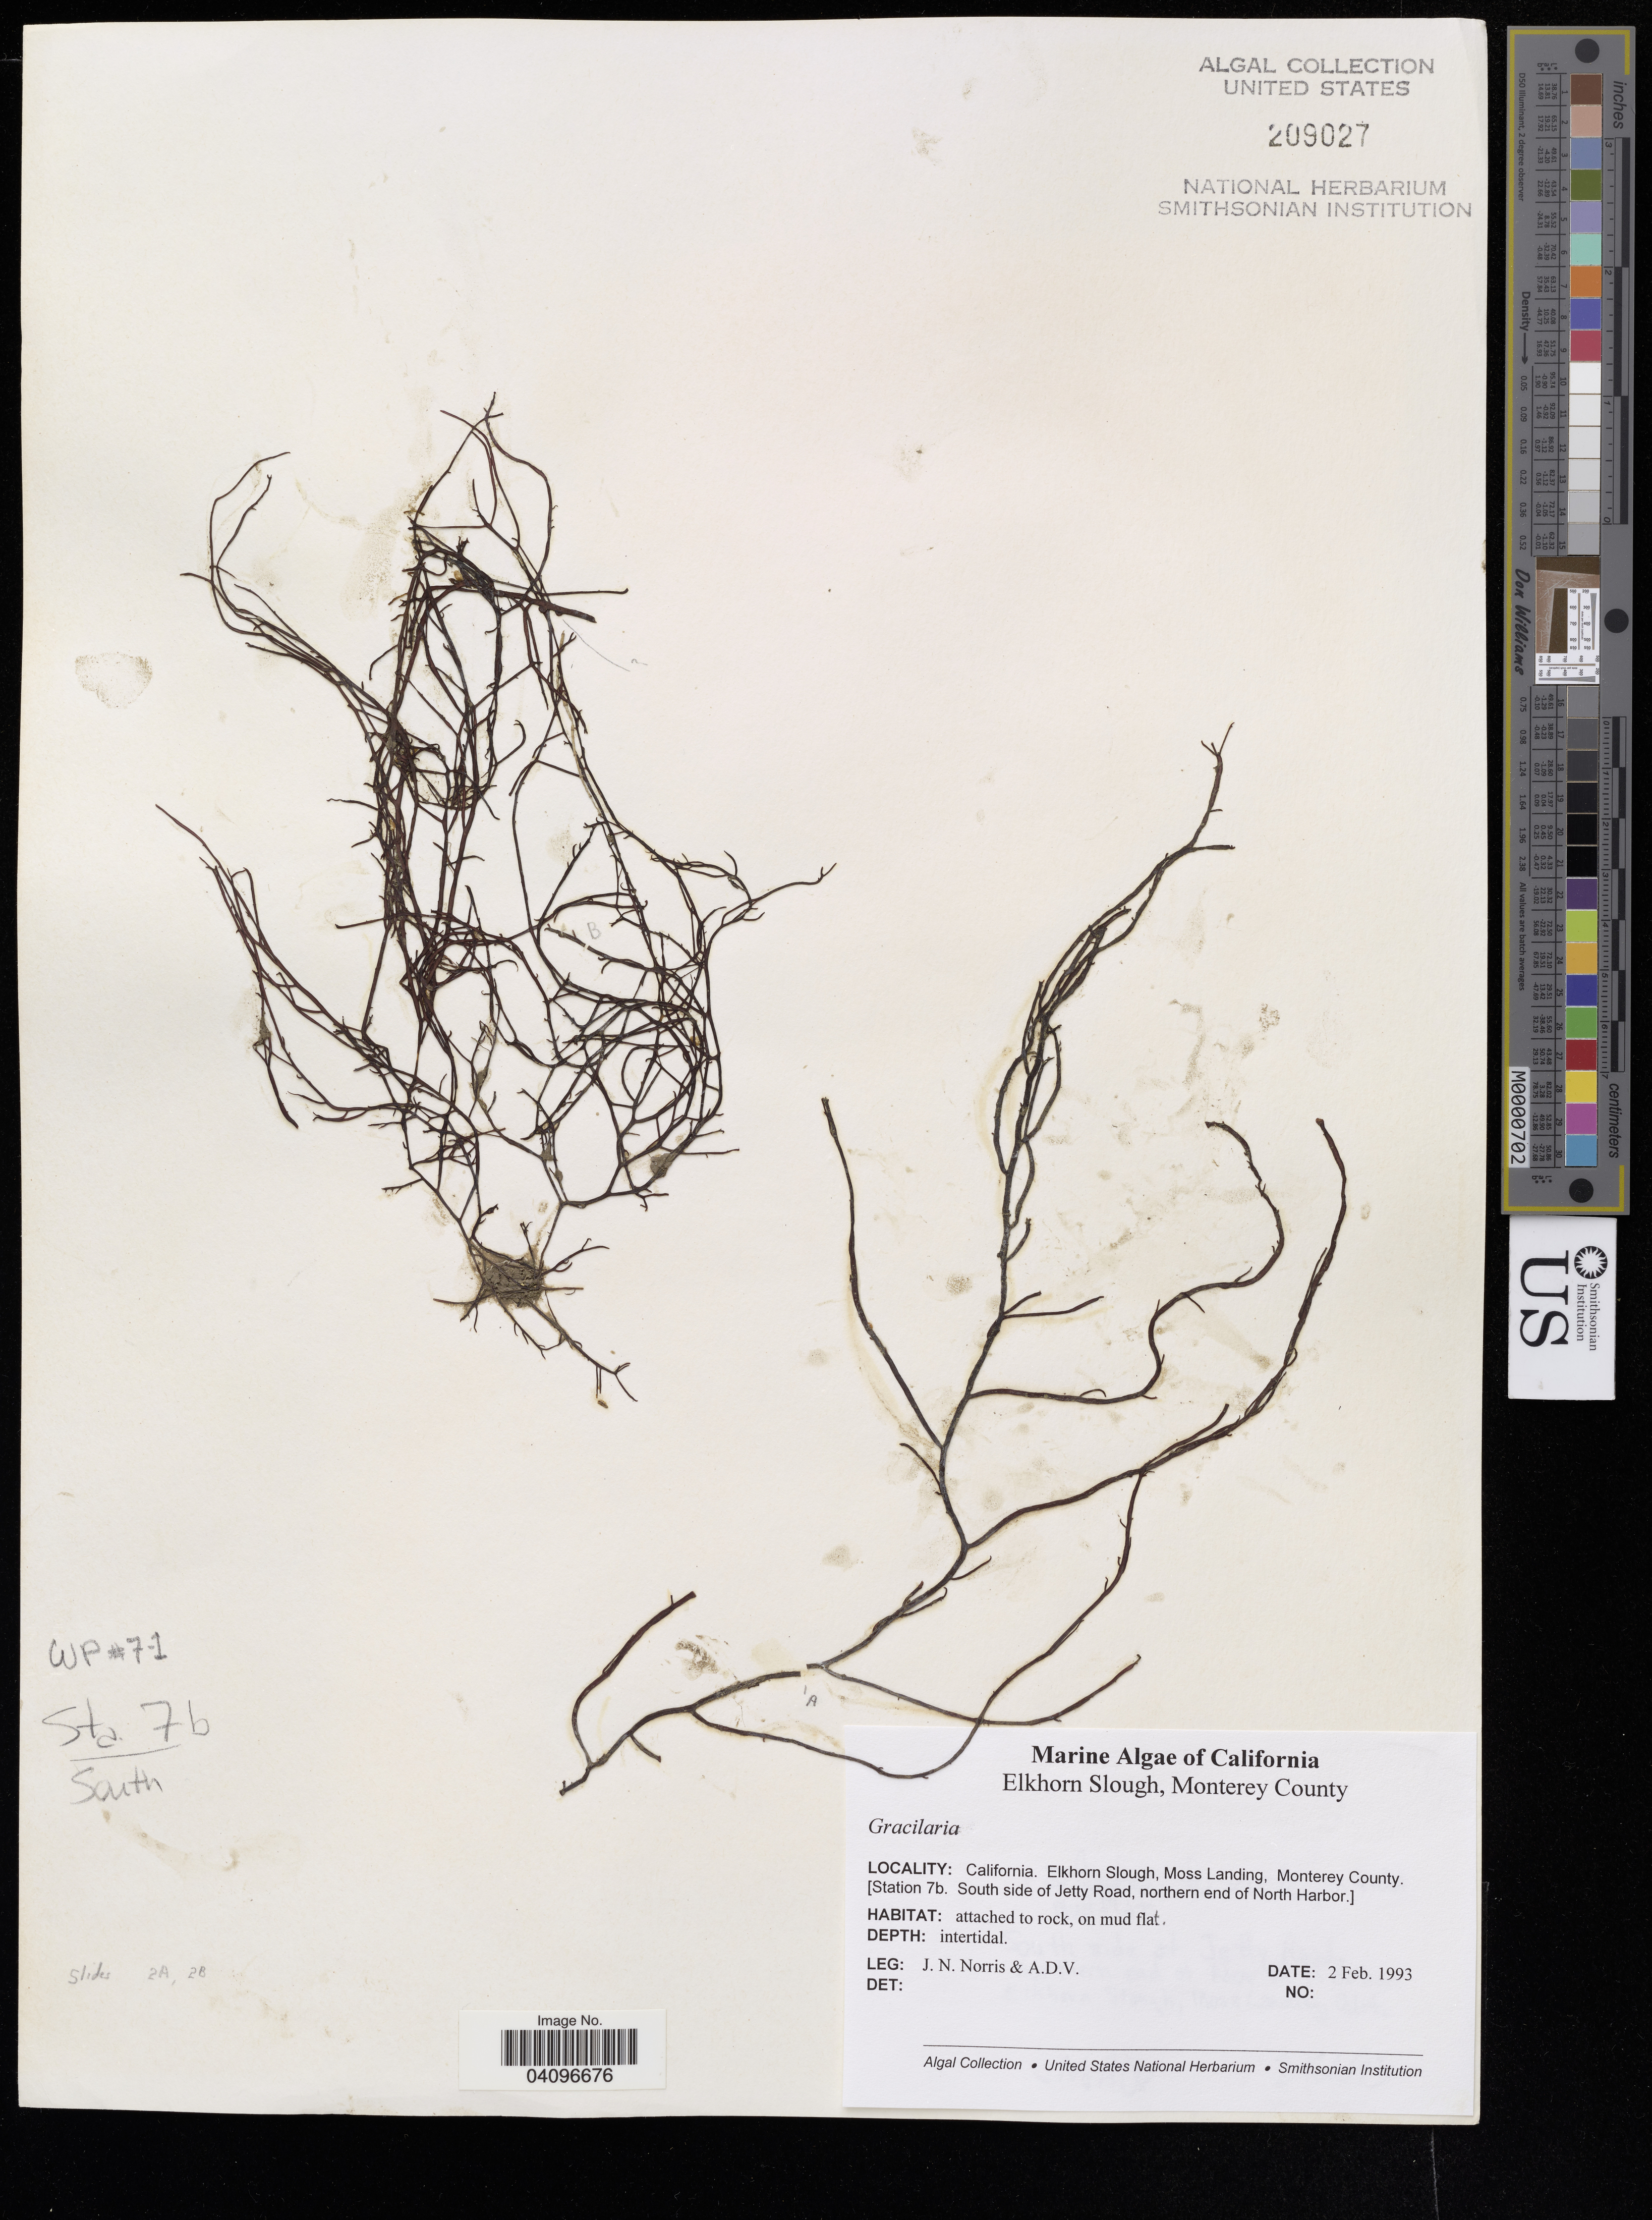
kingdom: Plantae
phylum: Rhodophyta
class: Florideophyceae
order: Gracilariales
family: Gracilariaceae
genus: Gracilaria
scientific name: Gracilaria sp.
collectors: J. N. Norris & A. D. V.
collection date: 1993-02-02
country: United States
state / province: California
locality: California. Elkhorn Slough, Moss Landing, Monterey County. [Station 7b. South side of Jetty Road, northern end of North Harbor.] Intertidal.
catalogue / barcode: US 209027